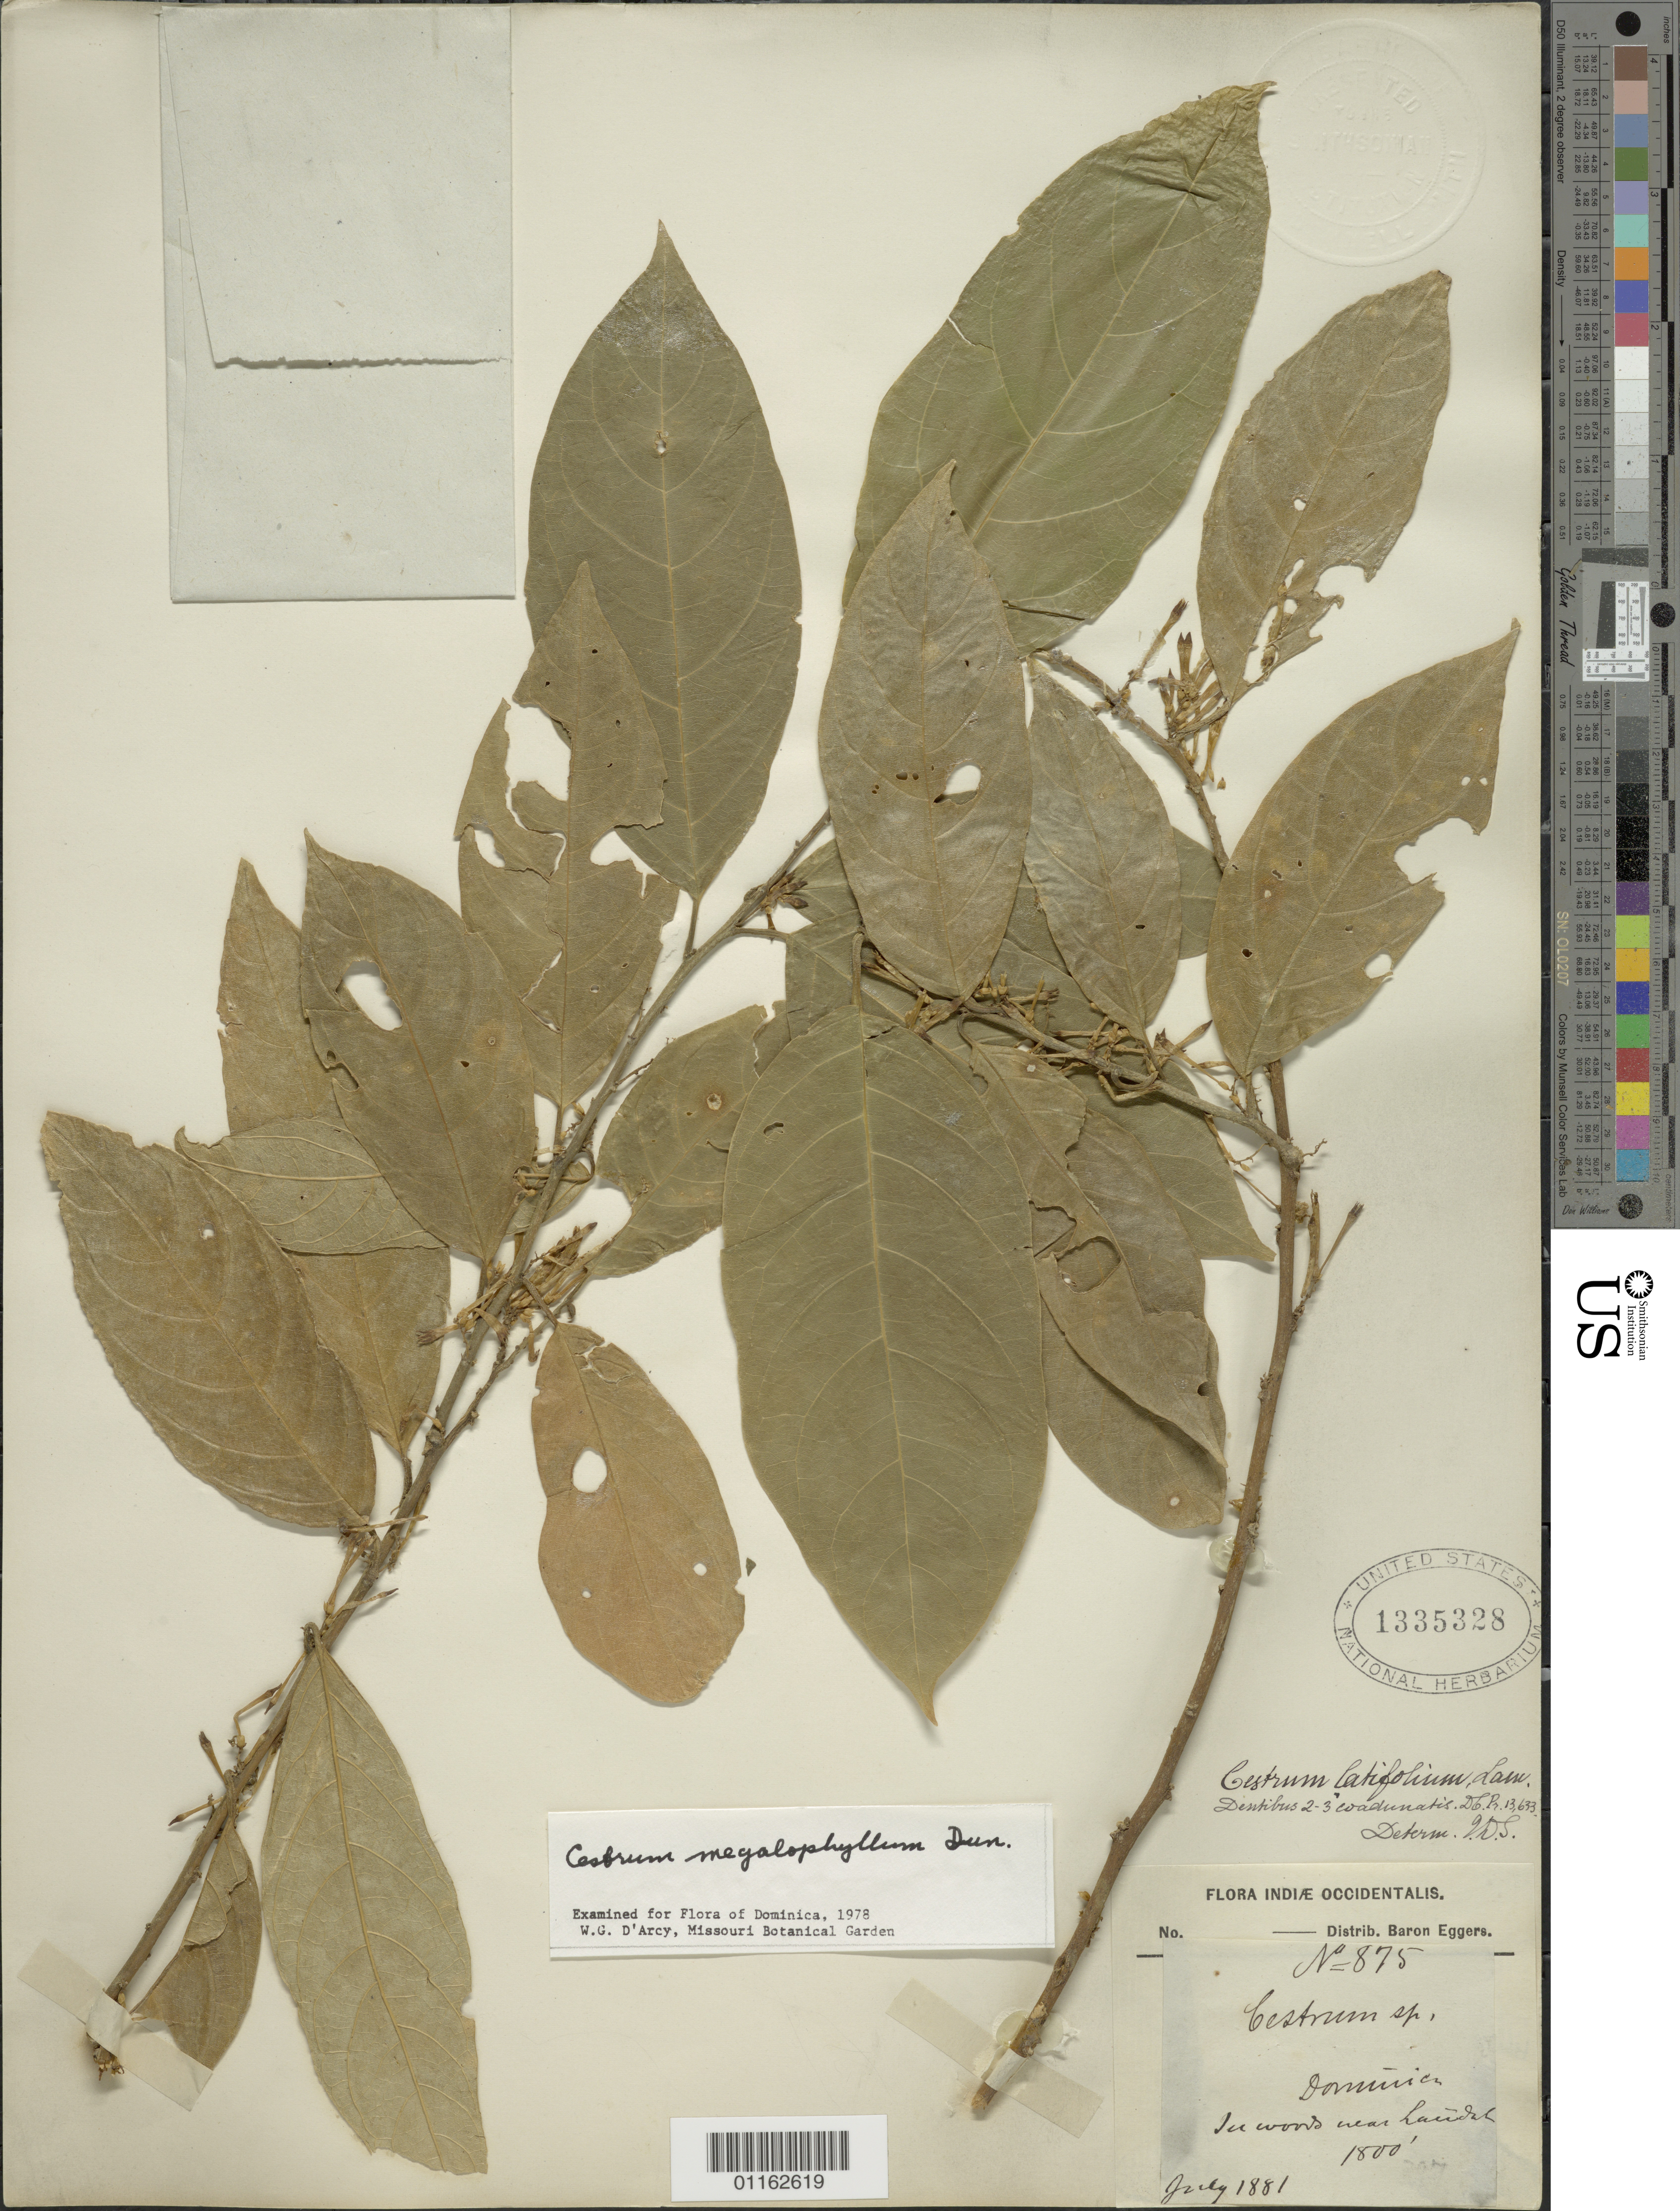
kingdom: Plantae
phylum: Tracheophyta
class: Magnoliopsida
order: Solanales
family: Solanaceae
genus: Cestrum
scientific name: Cestrum megalophyllum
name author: Dunal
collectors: -. Eggers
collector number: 875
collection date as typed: Jul 1881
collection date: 1881-07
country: Dominica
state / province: St. George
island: Dominica I.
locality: in woods near Laudrat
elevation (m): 549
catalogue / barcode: US 1335358